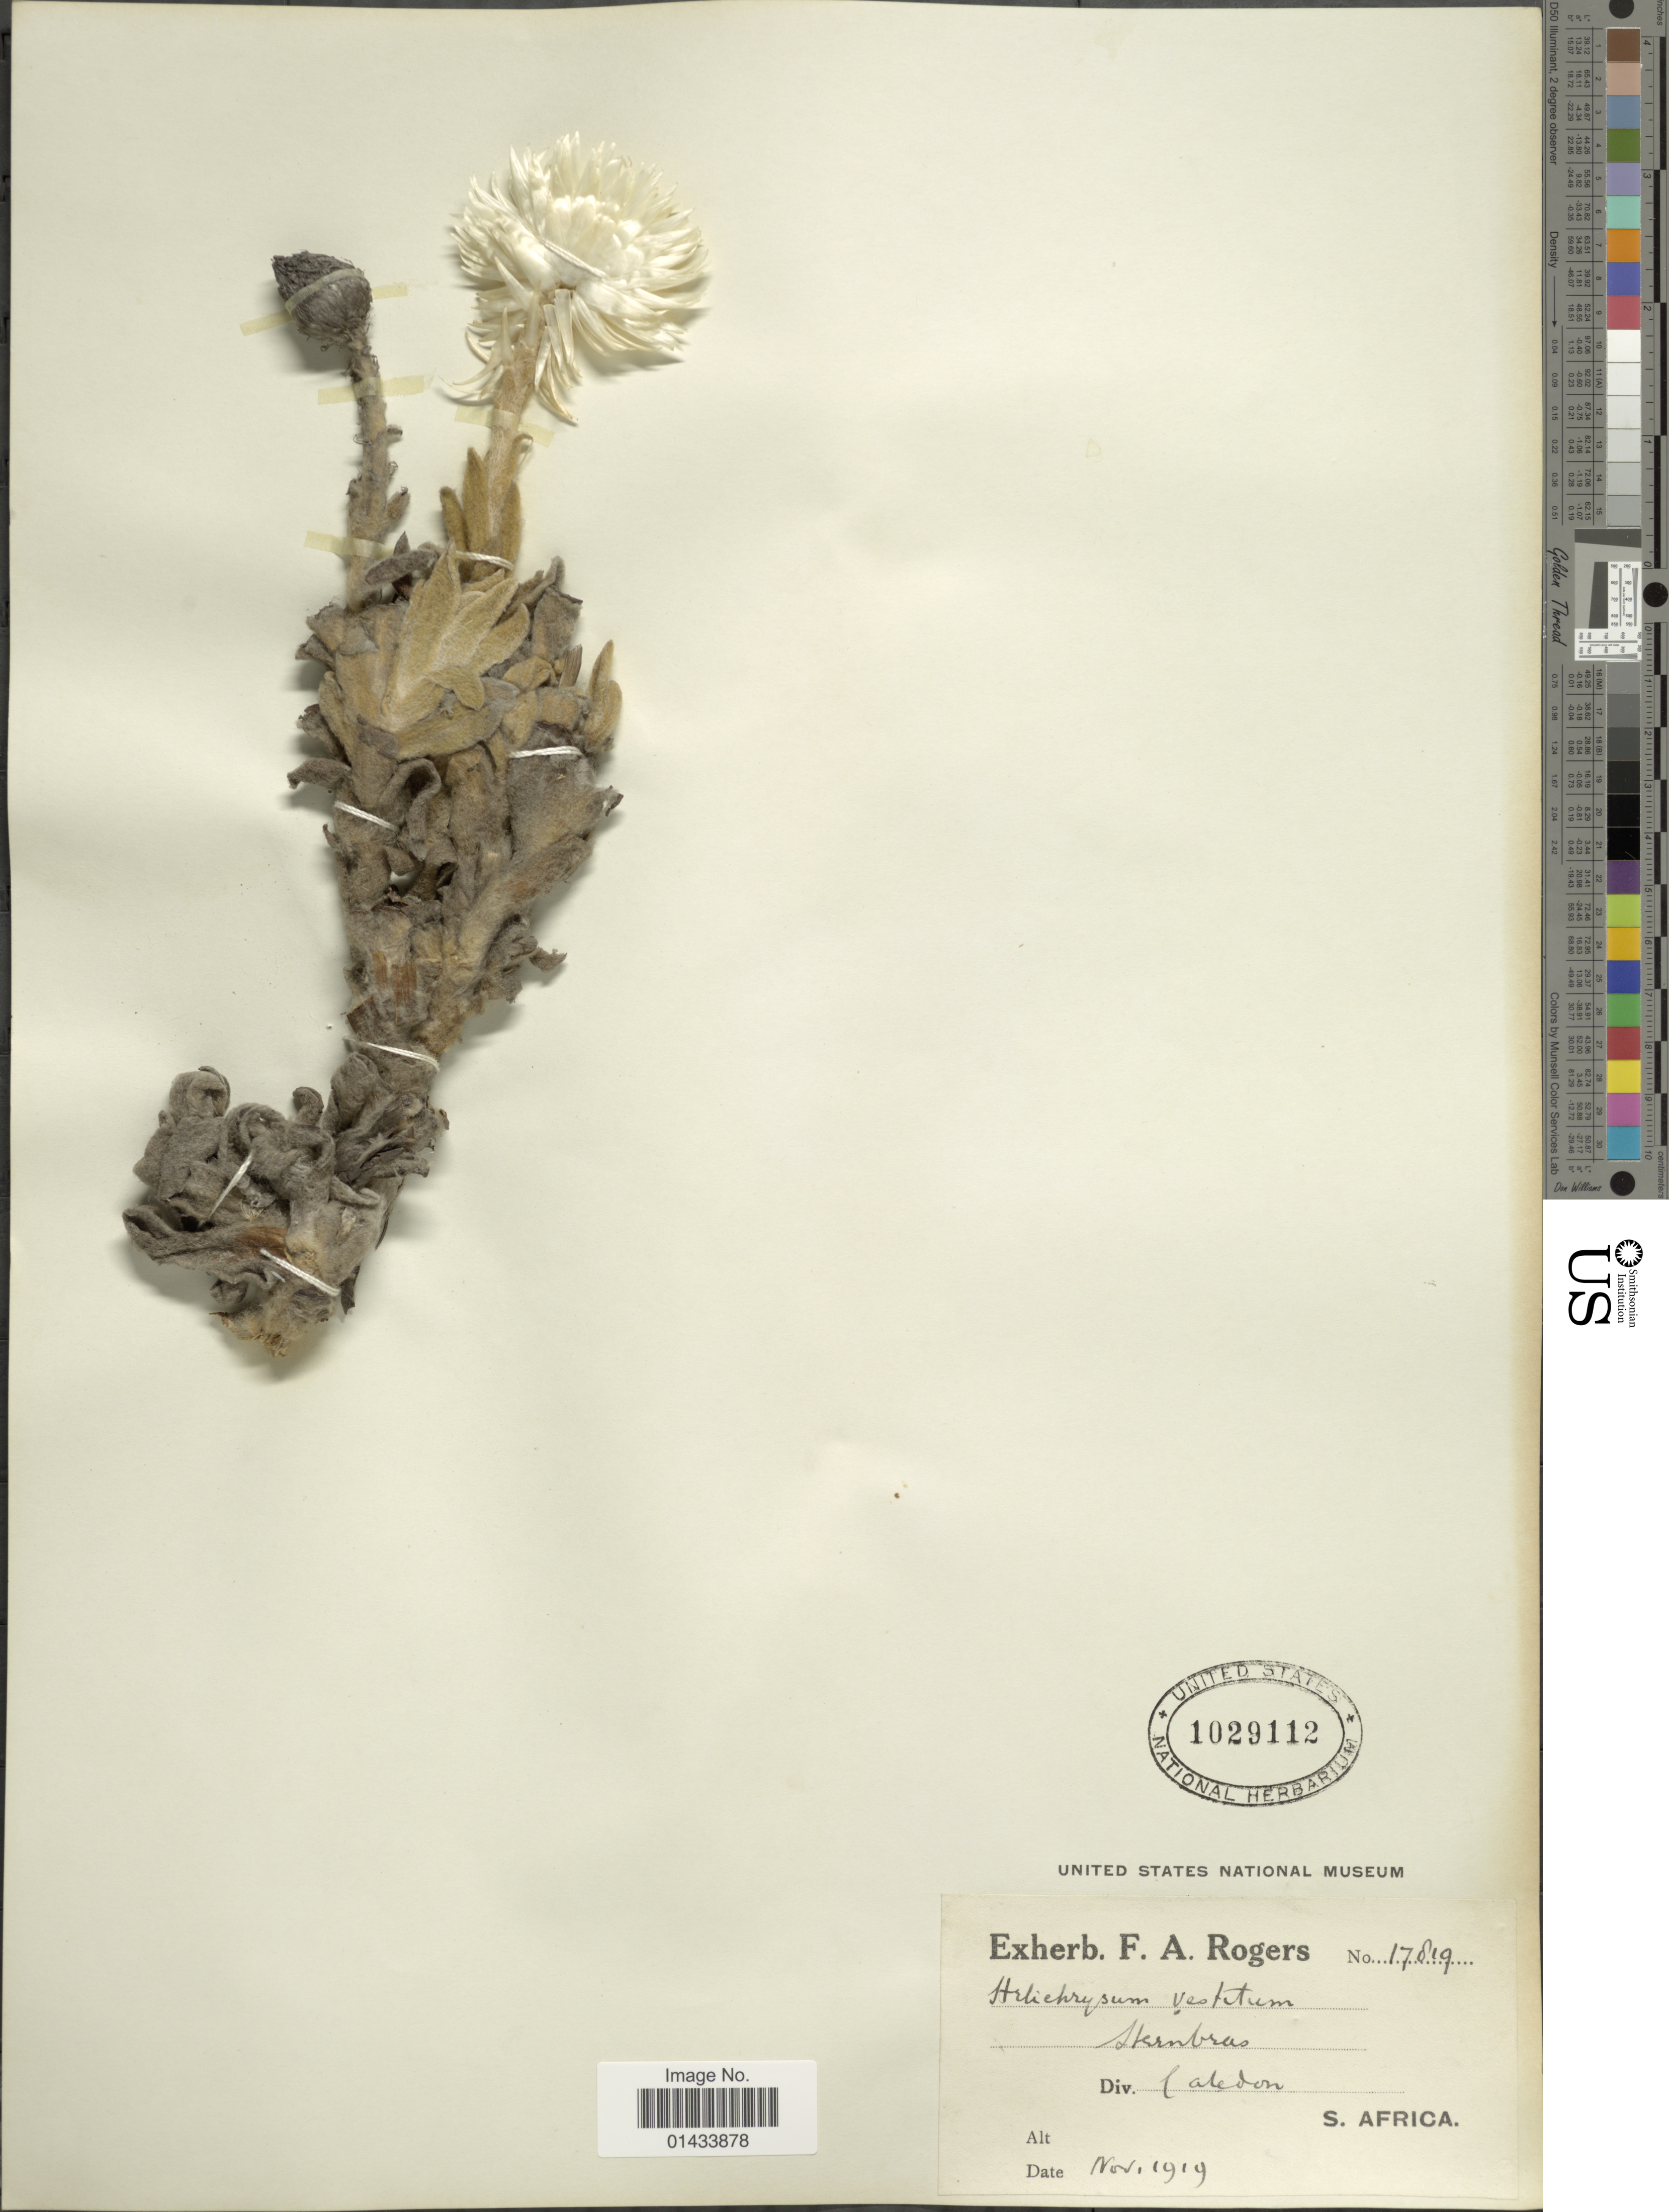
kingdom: Plantae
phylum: Tracheophyta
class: Magnoliopsida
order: Asterales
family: Asteraceae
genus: Helichrysum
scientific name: Helichrysum vestitum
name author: Willd.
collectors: ex herb. F. A. Rogers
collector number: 17819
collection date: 1919-11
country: South Africa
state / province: Western Cape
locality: Steenbras, Div. Caledon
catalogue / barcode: US 1029112